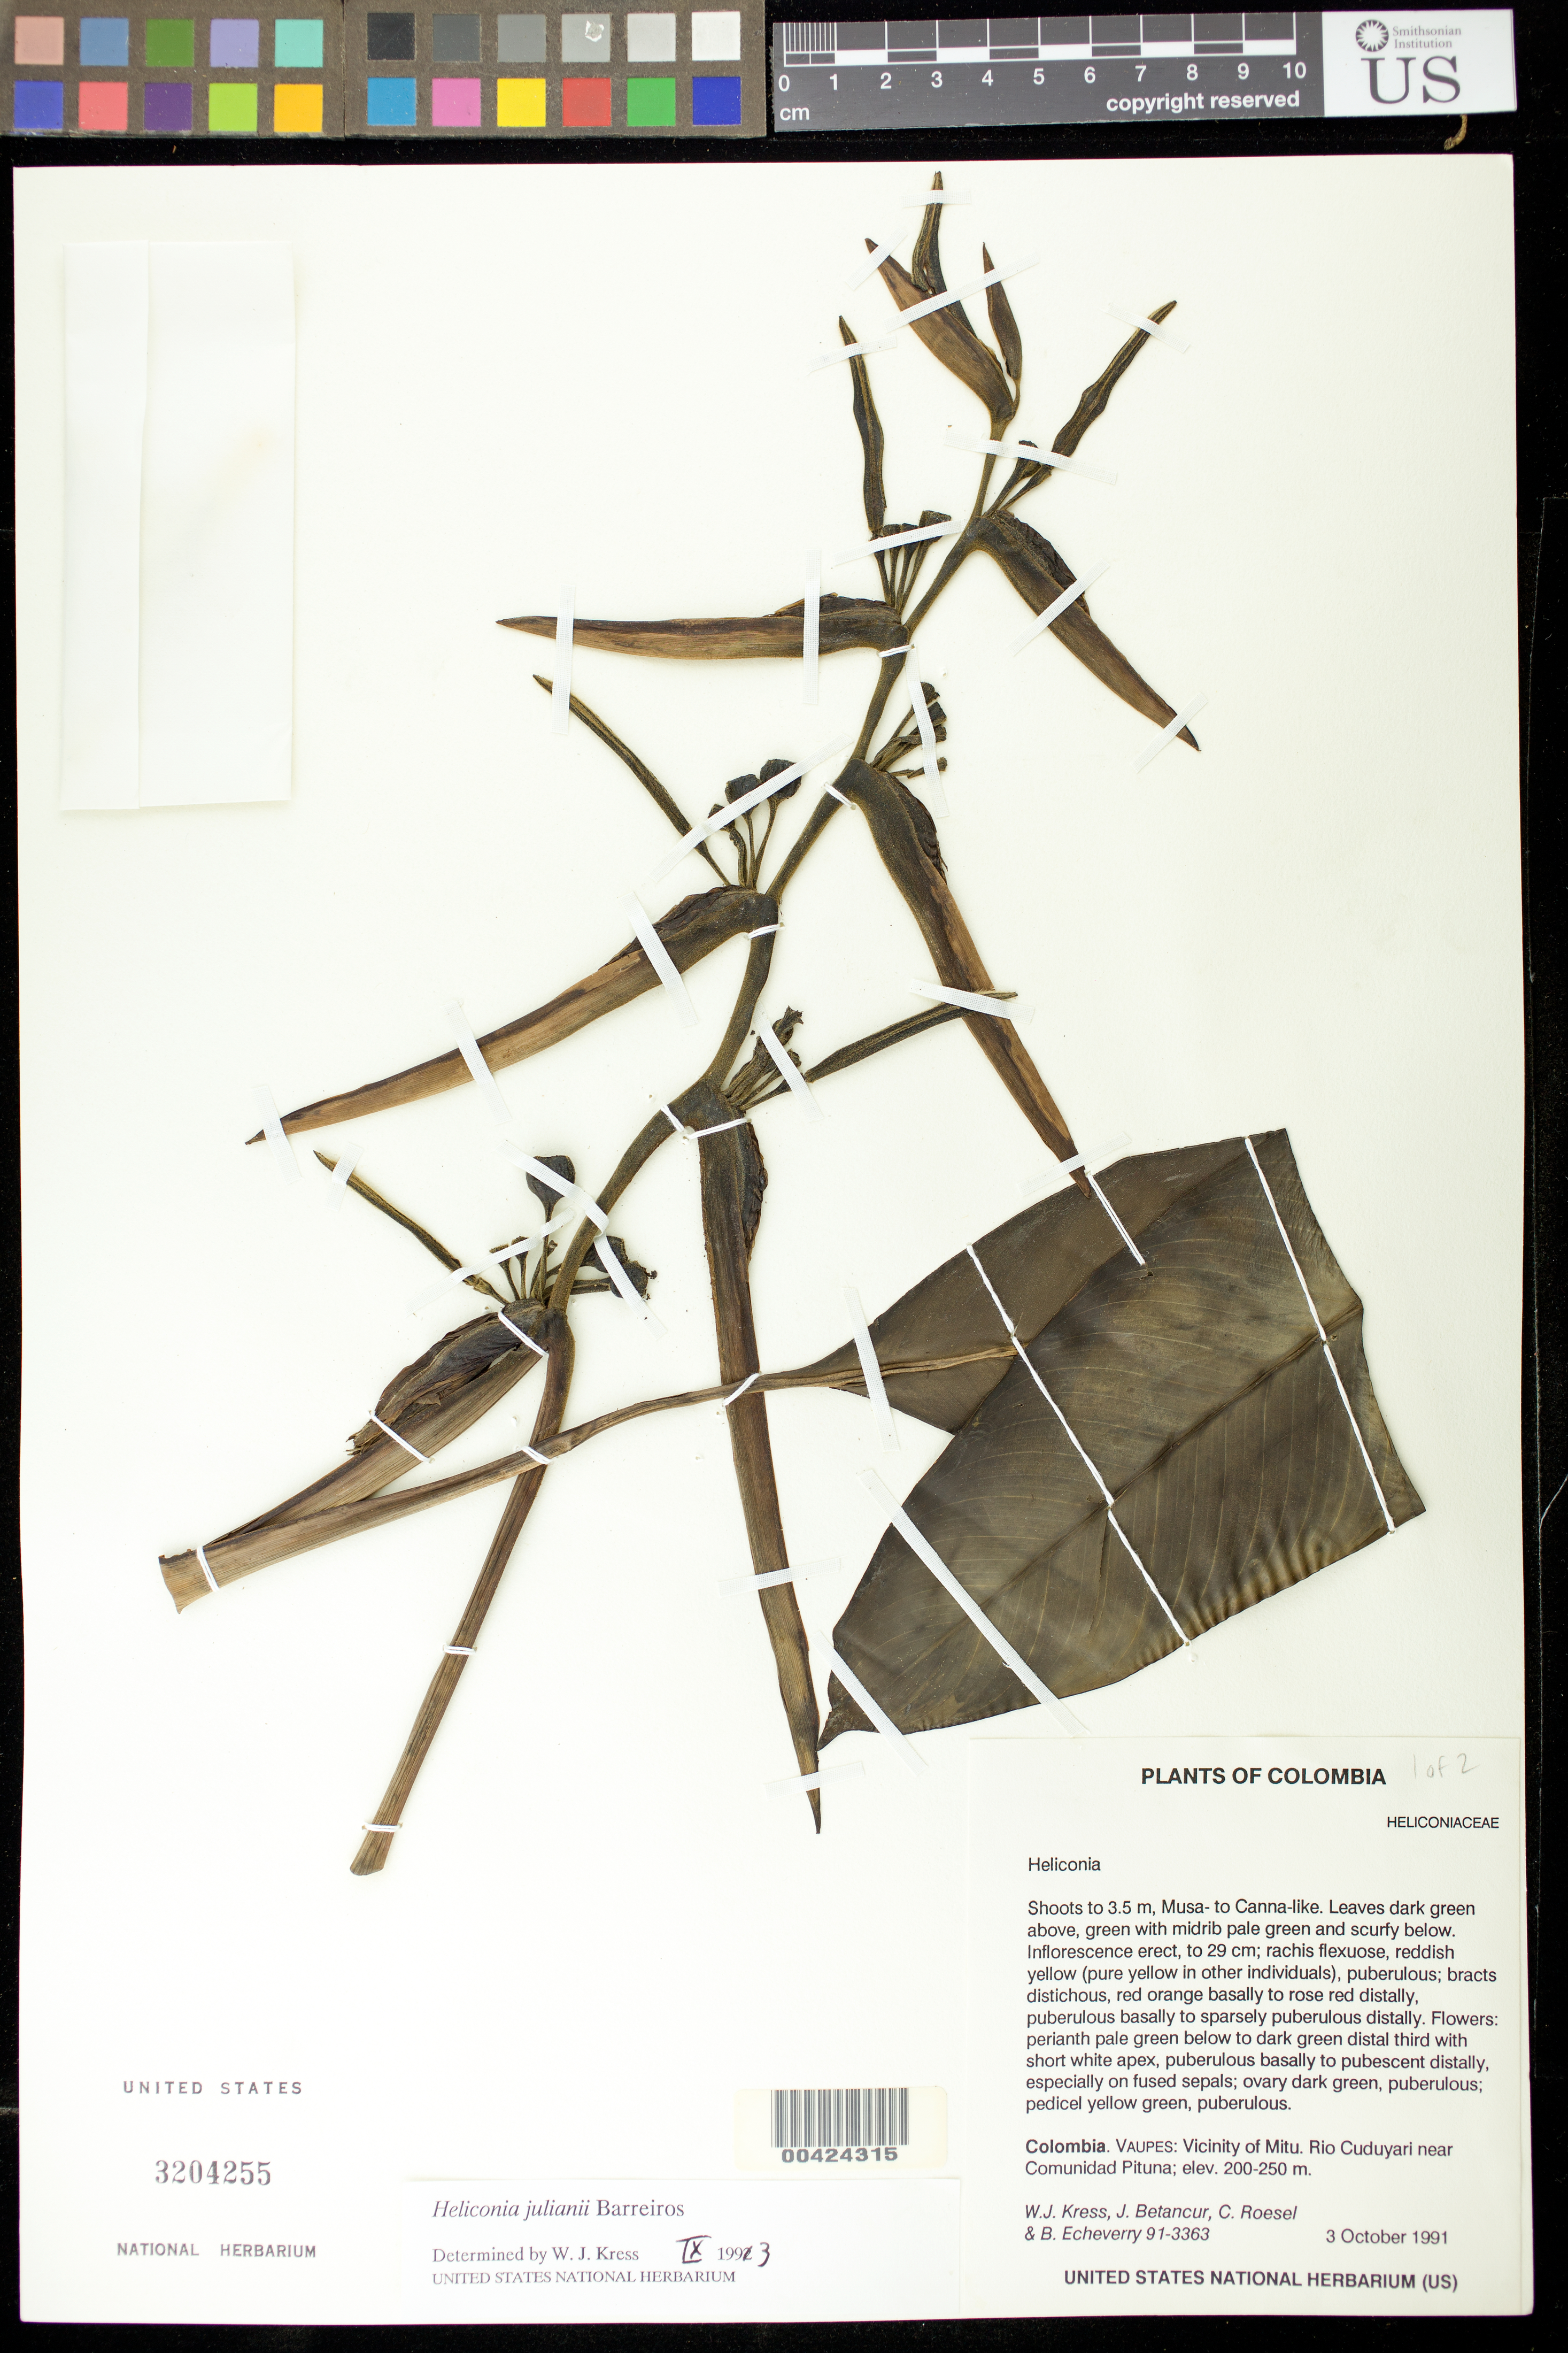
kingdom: Plantae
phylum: Tracheophyta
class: Liliopsida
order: Zingiberales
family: Heliconiaceae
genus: Heliconia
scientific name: Heliconia julianii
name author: Barreiros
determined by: Kress, W. J., (US), Smithsonian Institution - National Museum of Natural History (UNITED STATES)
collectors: W. J. Kress, J. C. Betancur, C. S. Roesel & B. Echeverry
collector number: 91-3363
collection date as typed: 03 Oct 1991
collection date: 1991-10-03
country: Colombia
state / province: Vaupés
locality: Comunidad pituna, Rio cuduyari near; vicinity of Mitu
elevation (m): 200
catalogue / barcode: US 3204255